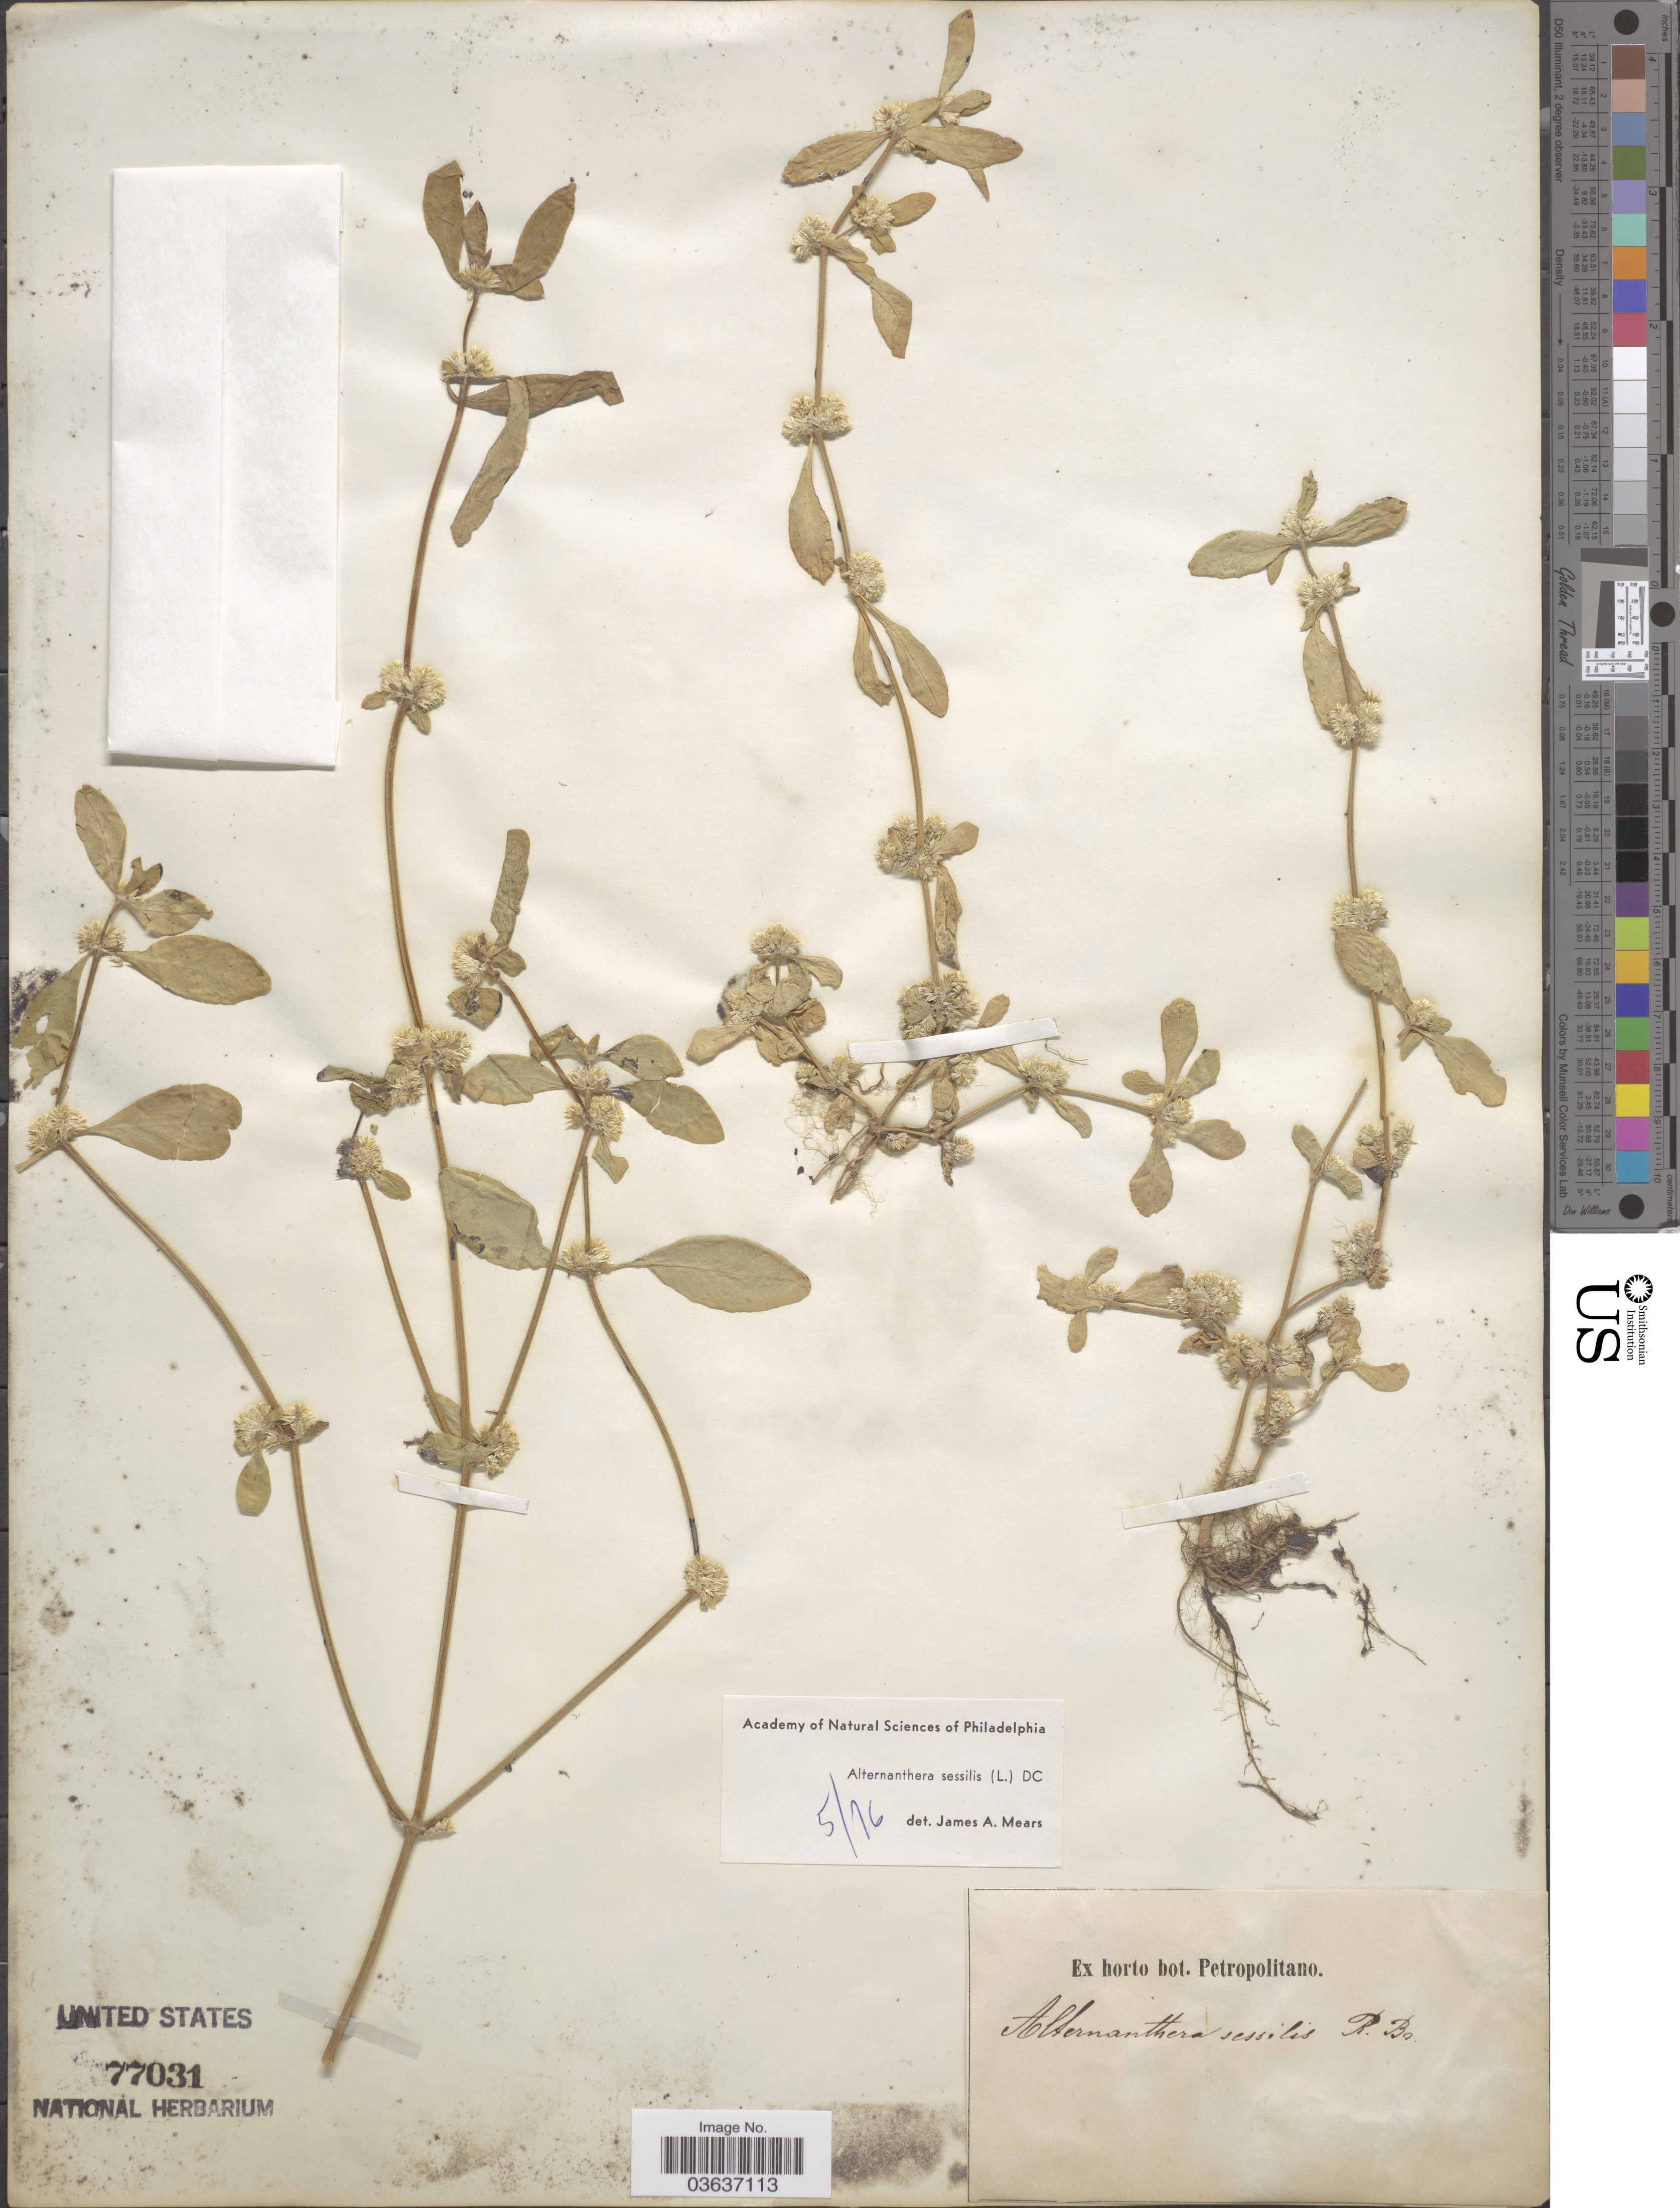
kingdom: Plantae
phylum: Tracheophyta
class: Magnoliopsida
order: Caryophyllales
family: Amaranthaceae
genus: Alternanthera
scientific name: Alternanthera sessilis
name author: (L.) DC.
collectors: ex Herb. bot. Petropolitano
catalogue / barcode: US 77031